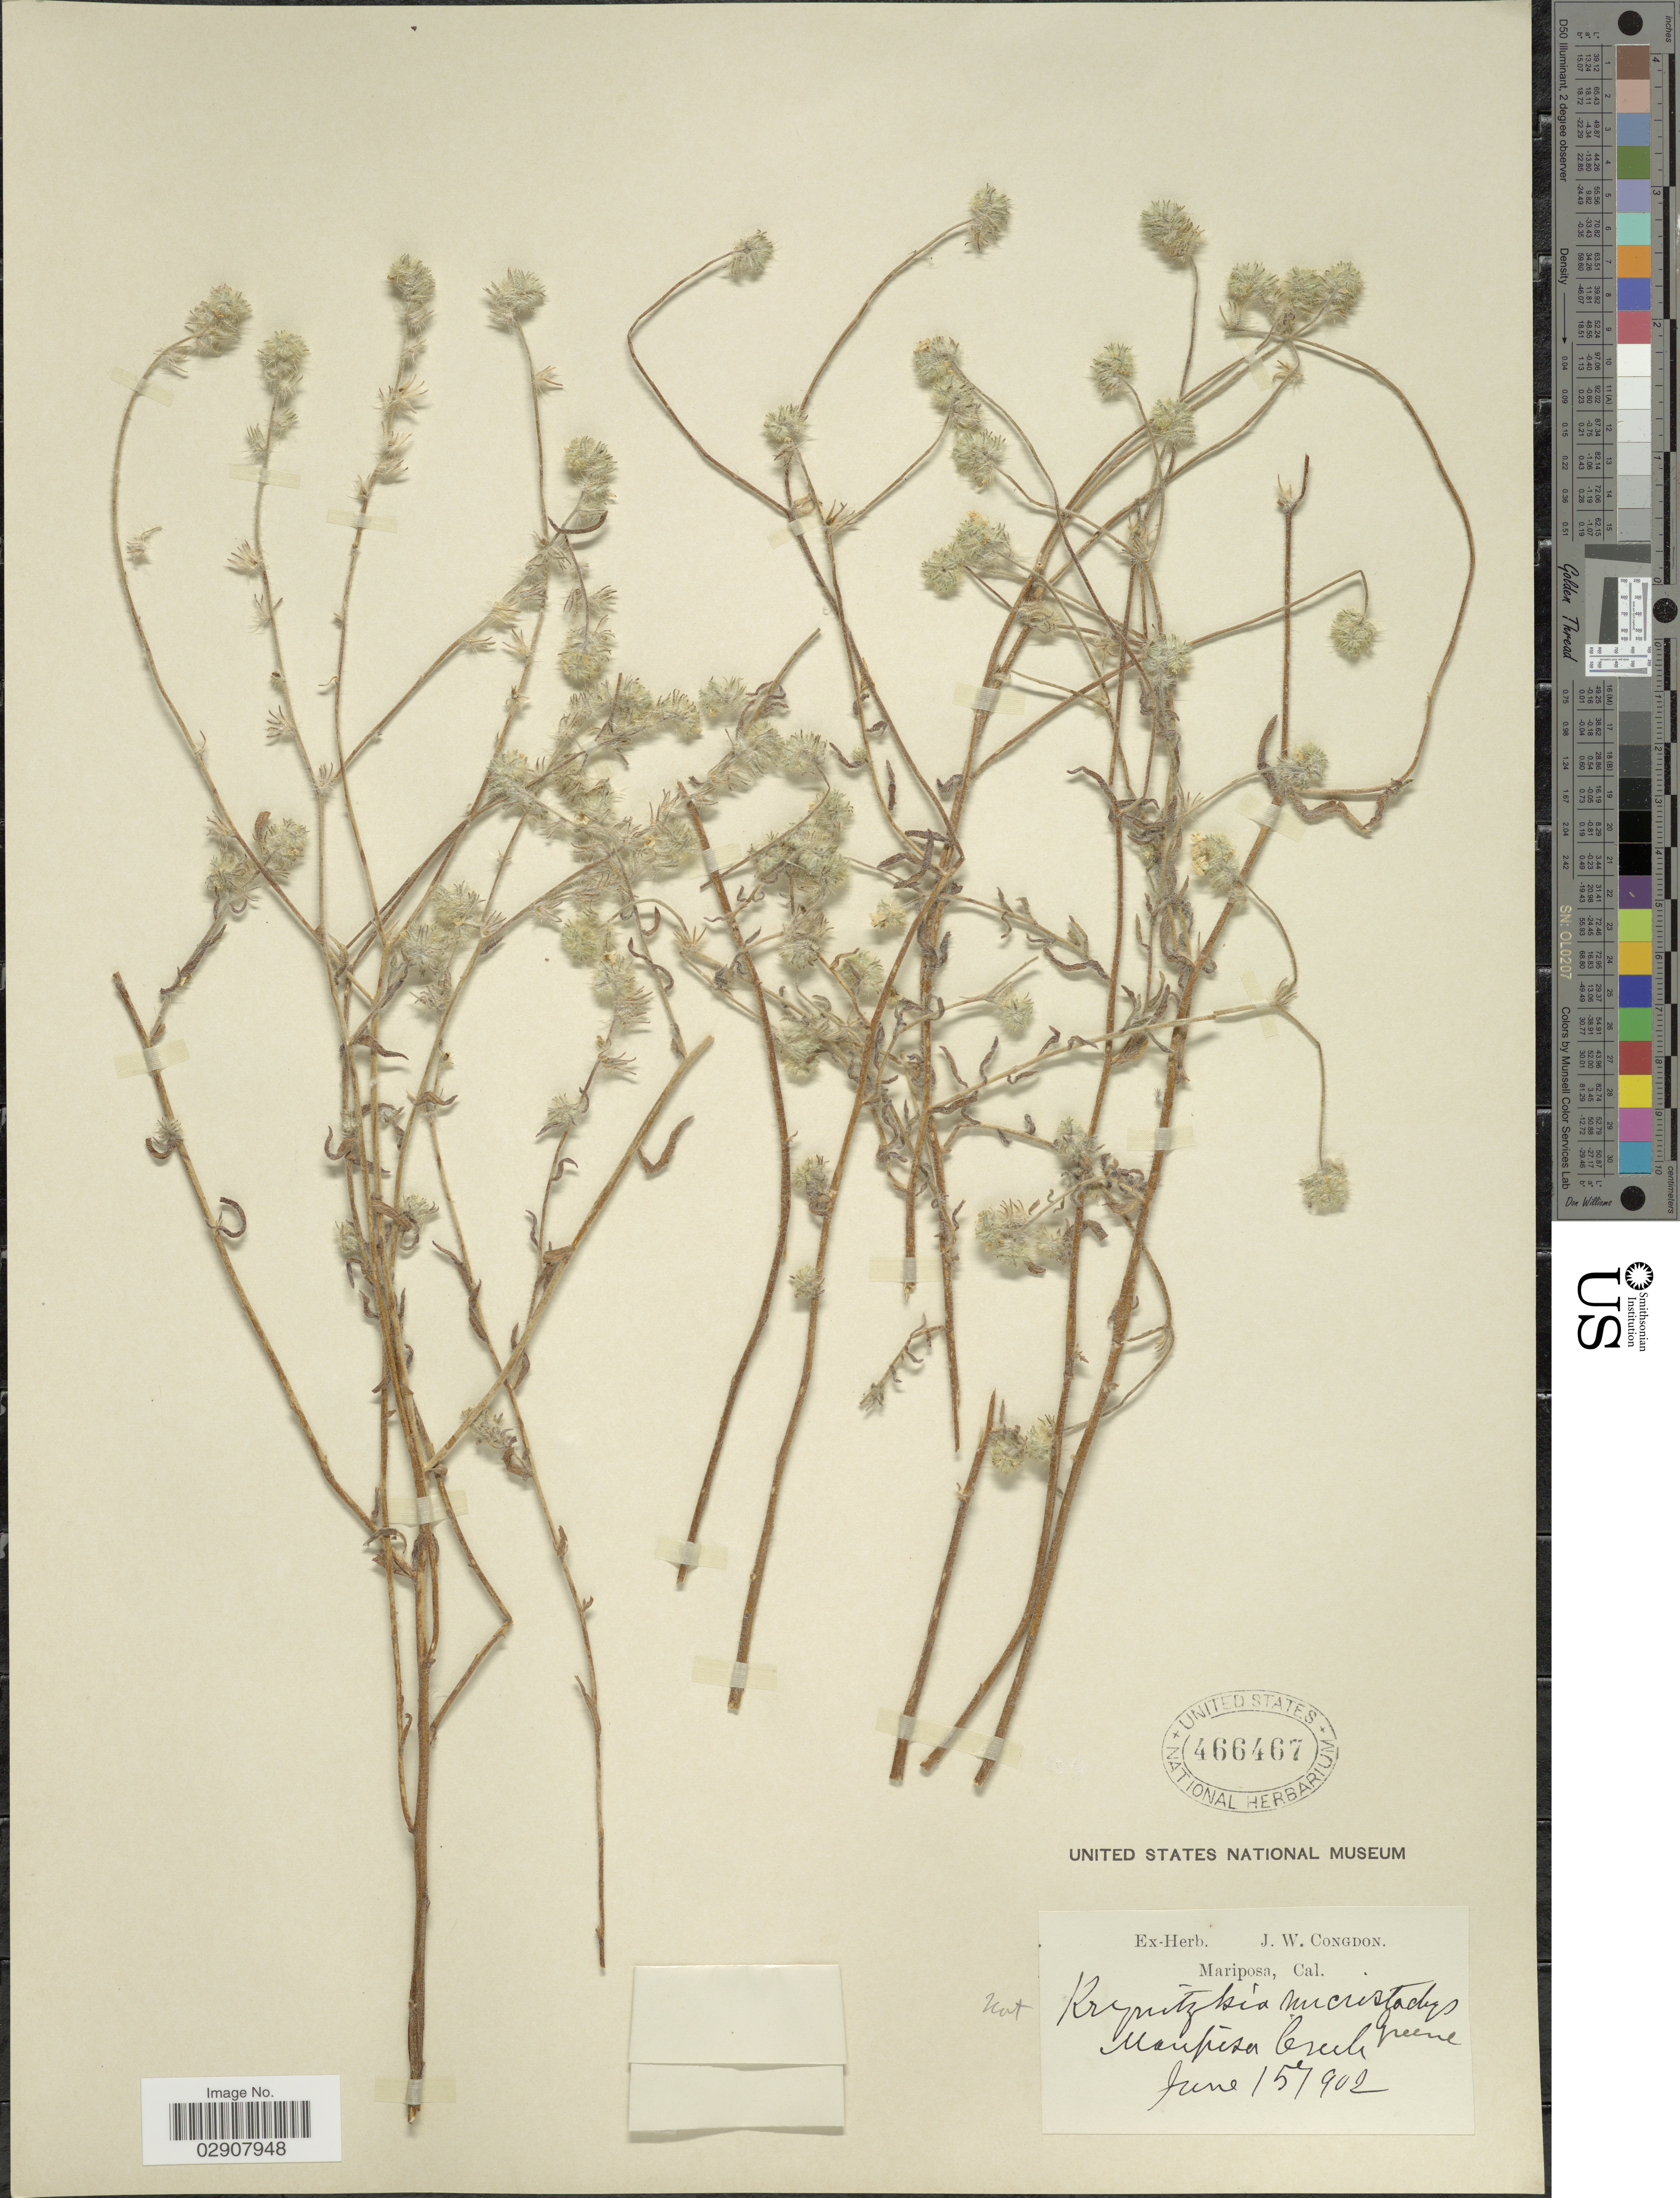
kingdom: Plantae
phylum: Tracheophyta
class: Magnoliopsida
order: Boraginales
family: Boraginaceae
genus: Cryptantha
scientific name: Cryptantha mariposae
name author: I.M. Johnst.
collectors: ex herb. J. W. Congdon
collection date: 1902-06-15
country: United States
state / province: California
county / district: Mariposa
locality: Mariposa, Cal., Mariposa Creek.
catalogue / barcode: US 466467